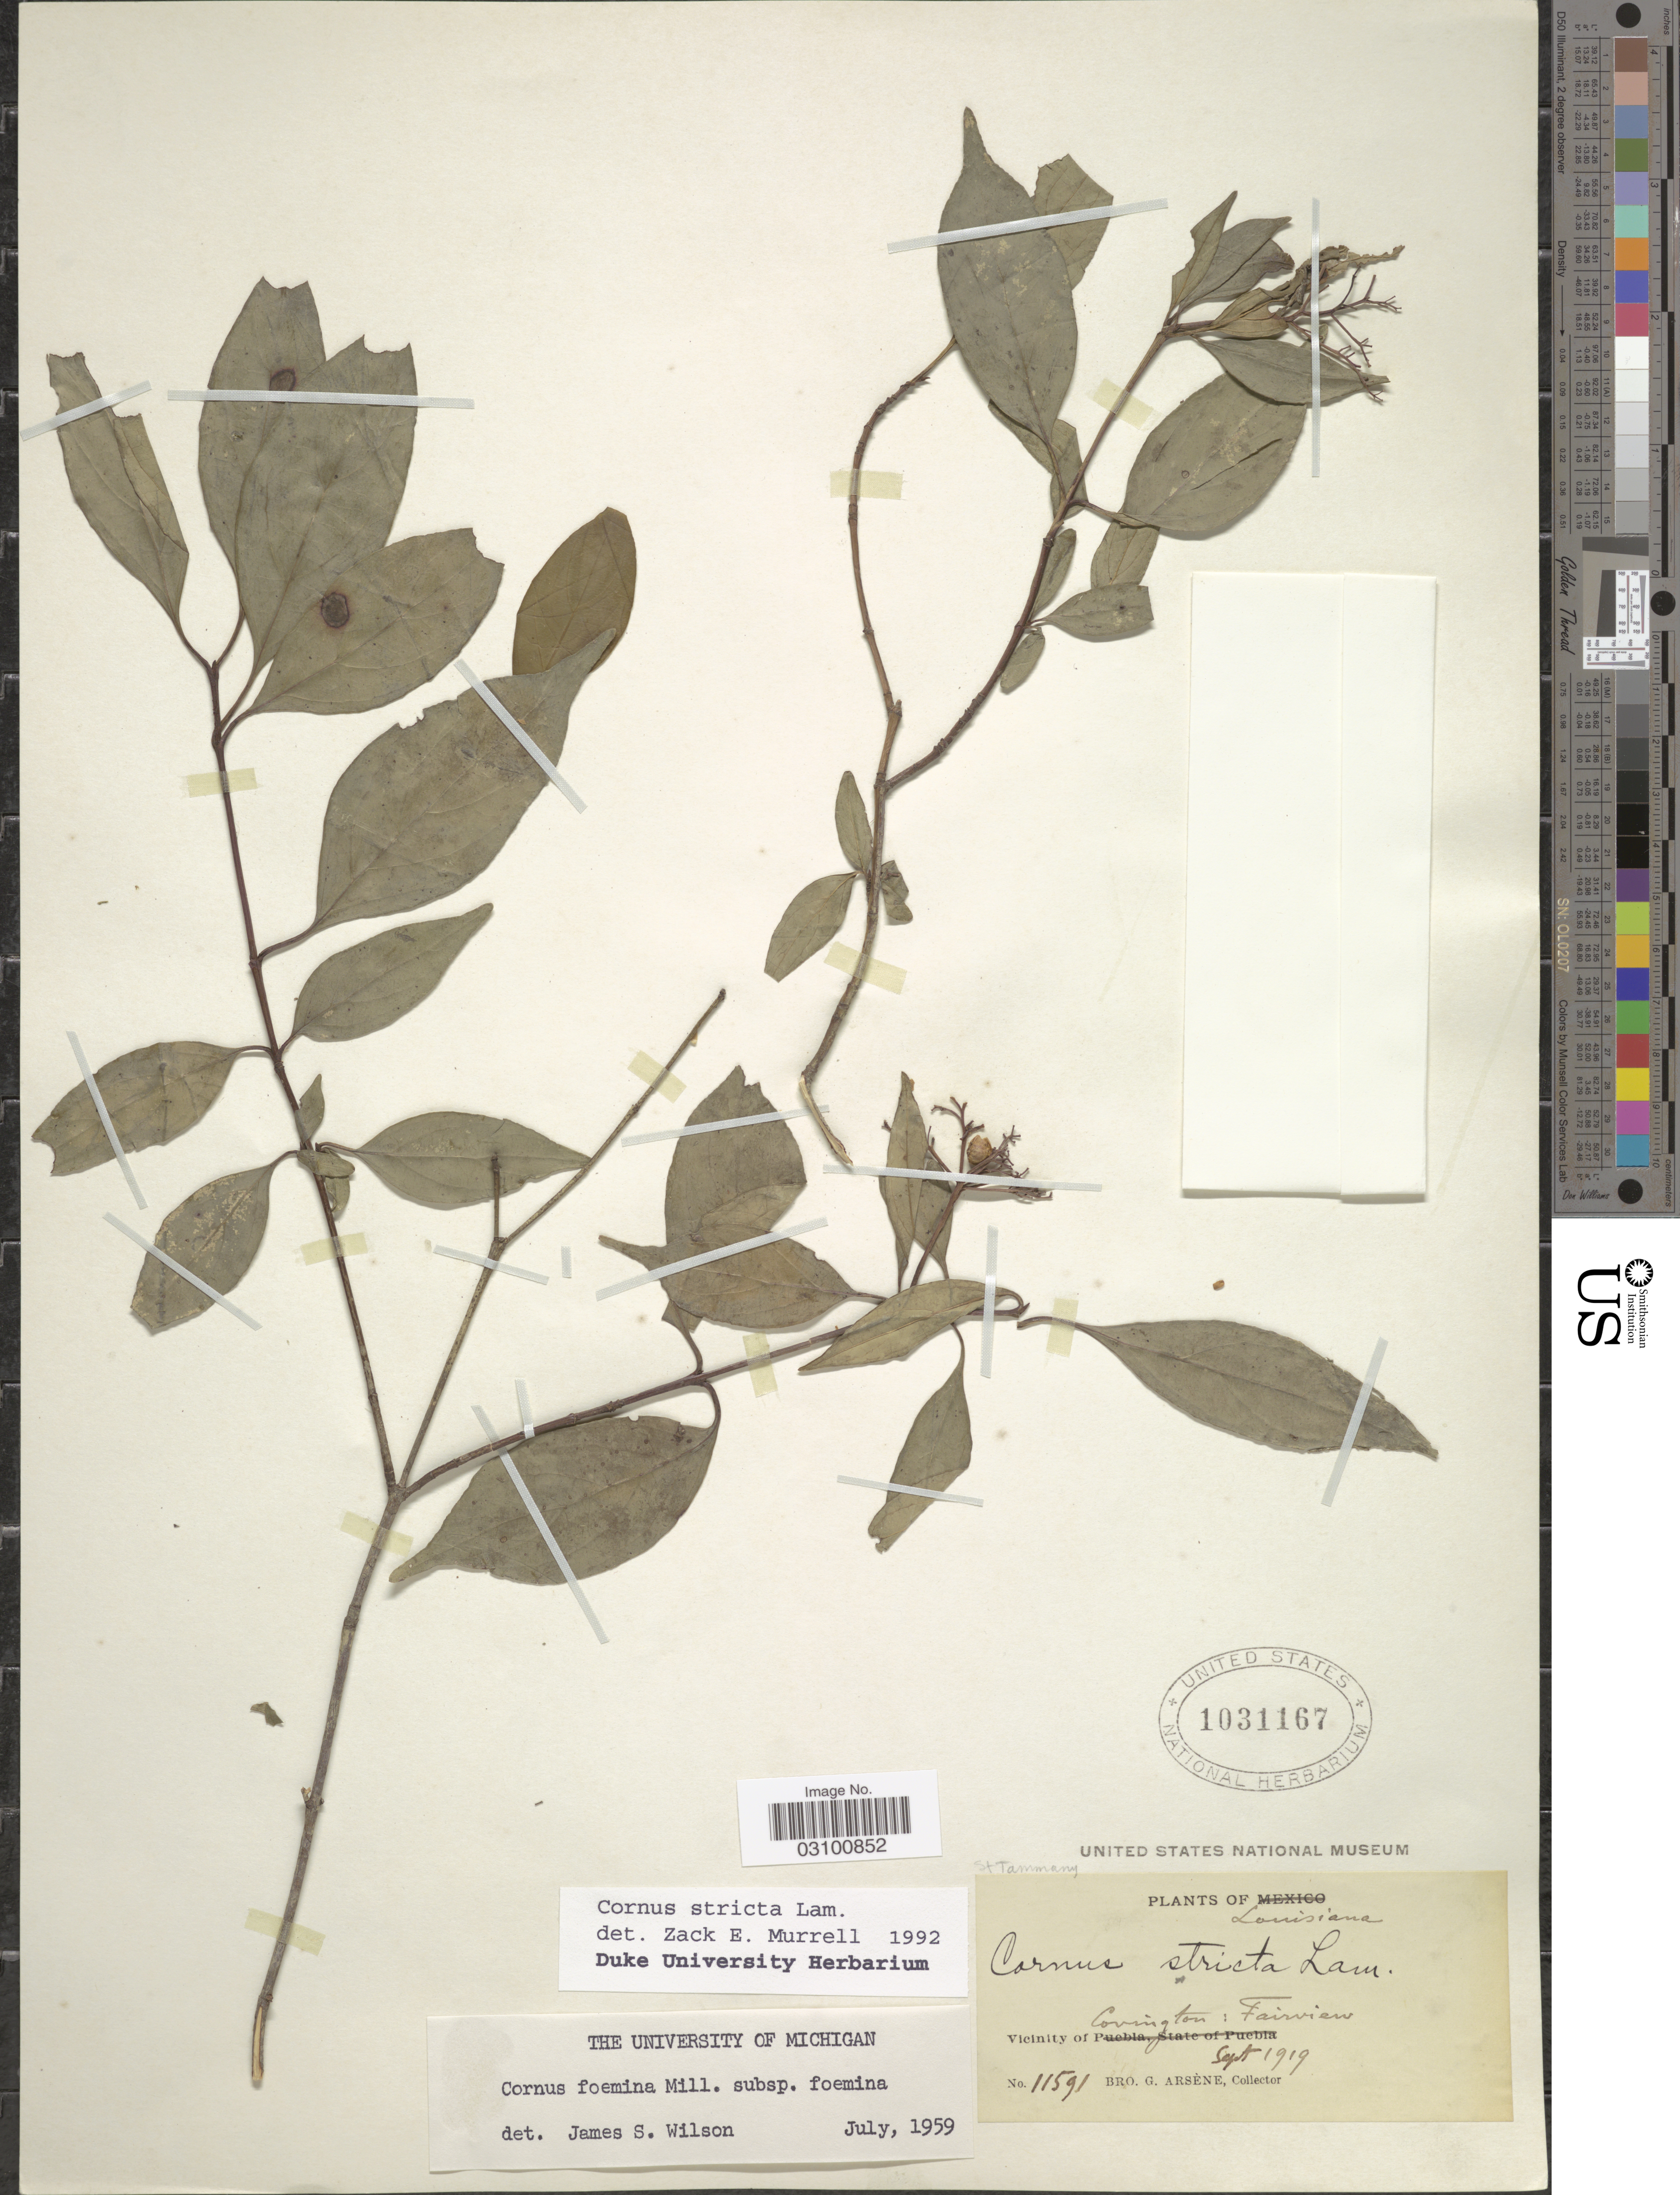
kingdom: Plantae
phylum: Tracheophyta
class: Magnoliopsida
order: Cornales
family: Cornaceae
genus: Cornus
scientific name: Cornus stricta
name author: Lam.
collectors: Bro. G. Arsène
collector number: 11591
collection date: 1919-09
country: United States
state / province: Louisiana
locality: Vicinity of Covington: Fairview.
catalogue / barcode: US 1031167